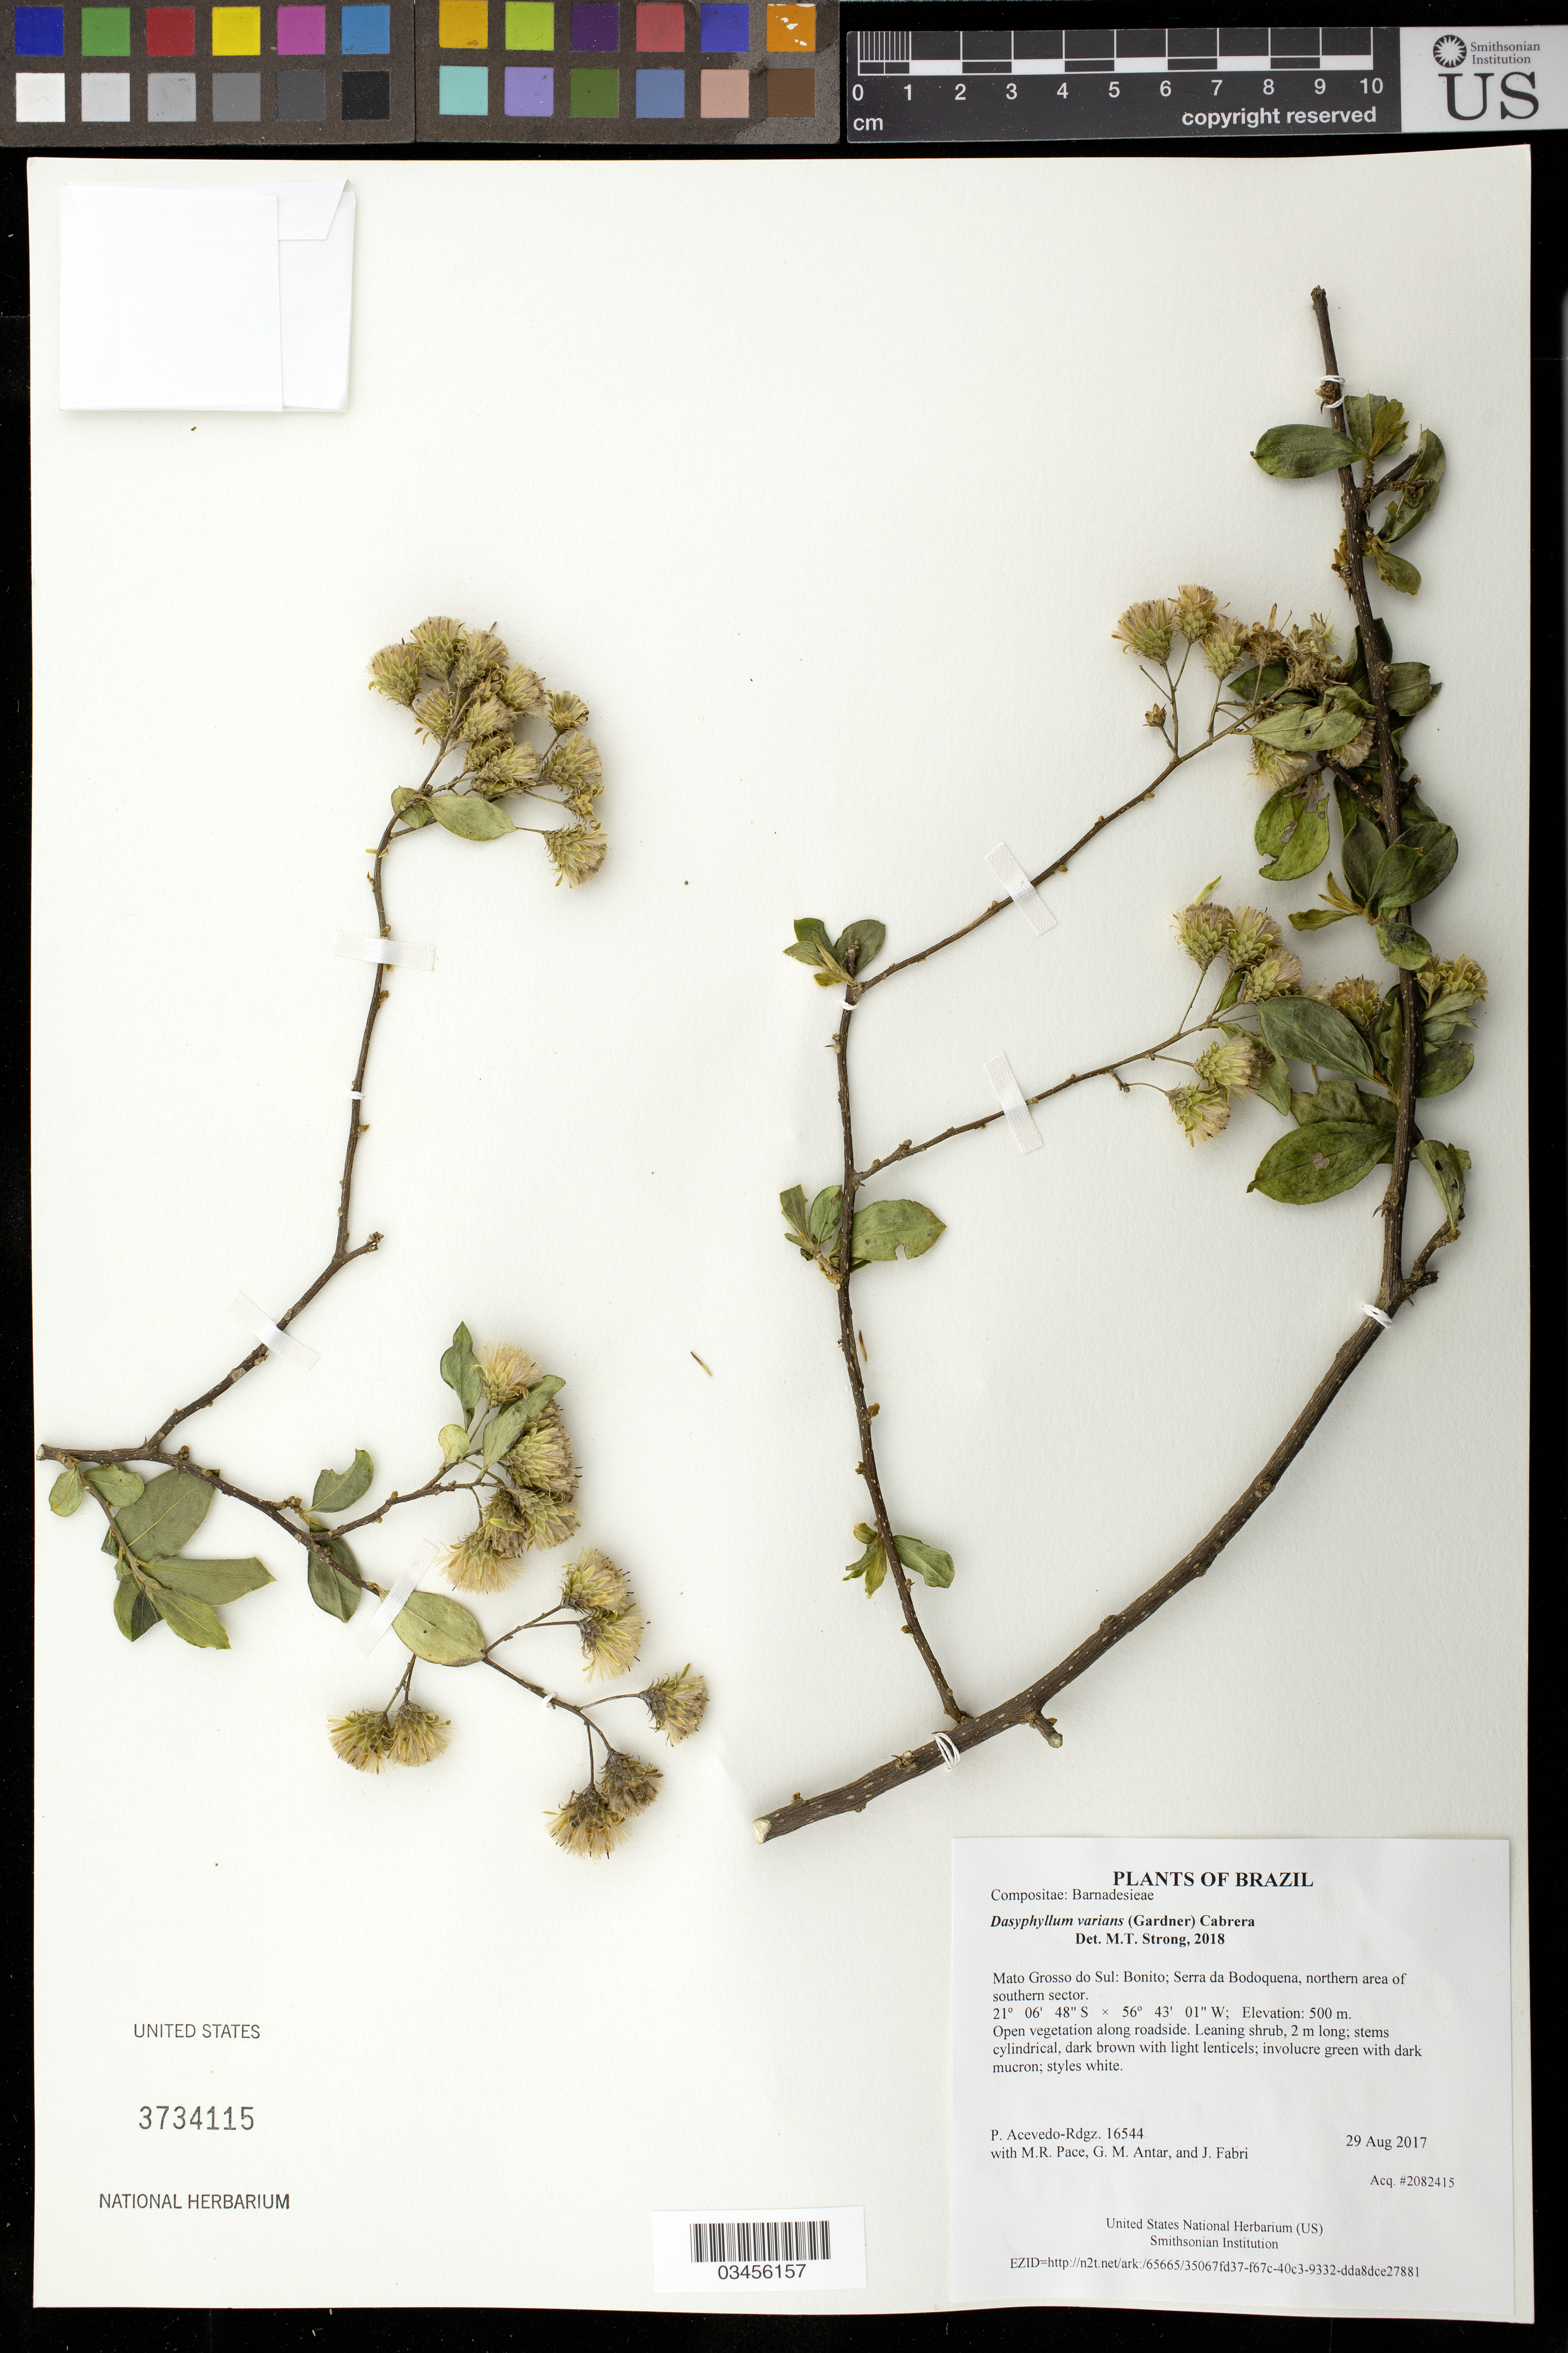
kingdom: Plantae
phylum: Tracheophyta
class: Magnoliopsida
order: Asterales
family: Asteraceae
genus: Dasyphyllum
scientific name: Dasyphyllum varians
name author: (Gardner) Cabrera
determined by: Strong, Mark T., (BOT), Smithsonian Institution - National Museum of Natural History (UNITED STATES)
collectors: P. Acevedo-Rodr., M. R. Pace, G. M. Antar & J. Fabri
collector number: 16544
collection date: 2017-08-29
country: Brazil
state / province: Mato Grosso do Sul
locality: Bonito; Serra da Bodoquena, northern area of southern sector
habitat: Open vegetation along roadside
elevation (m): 500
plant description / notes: US, NY, K, MO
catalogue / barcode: US 3734115